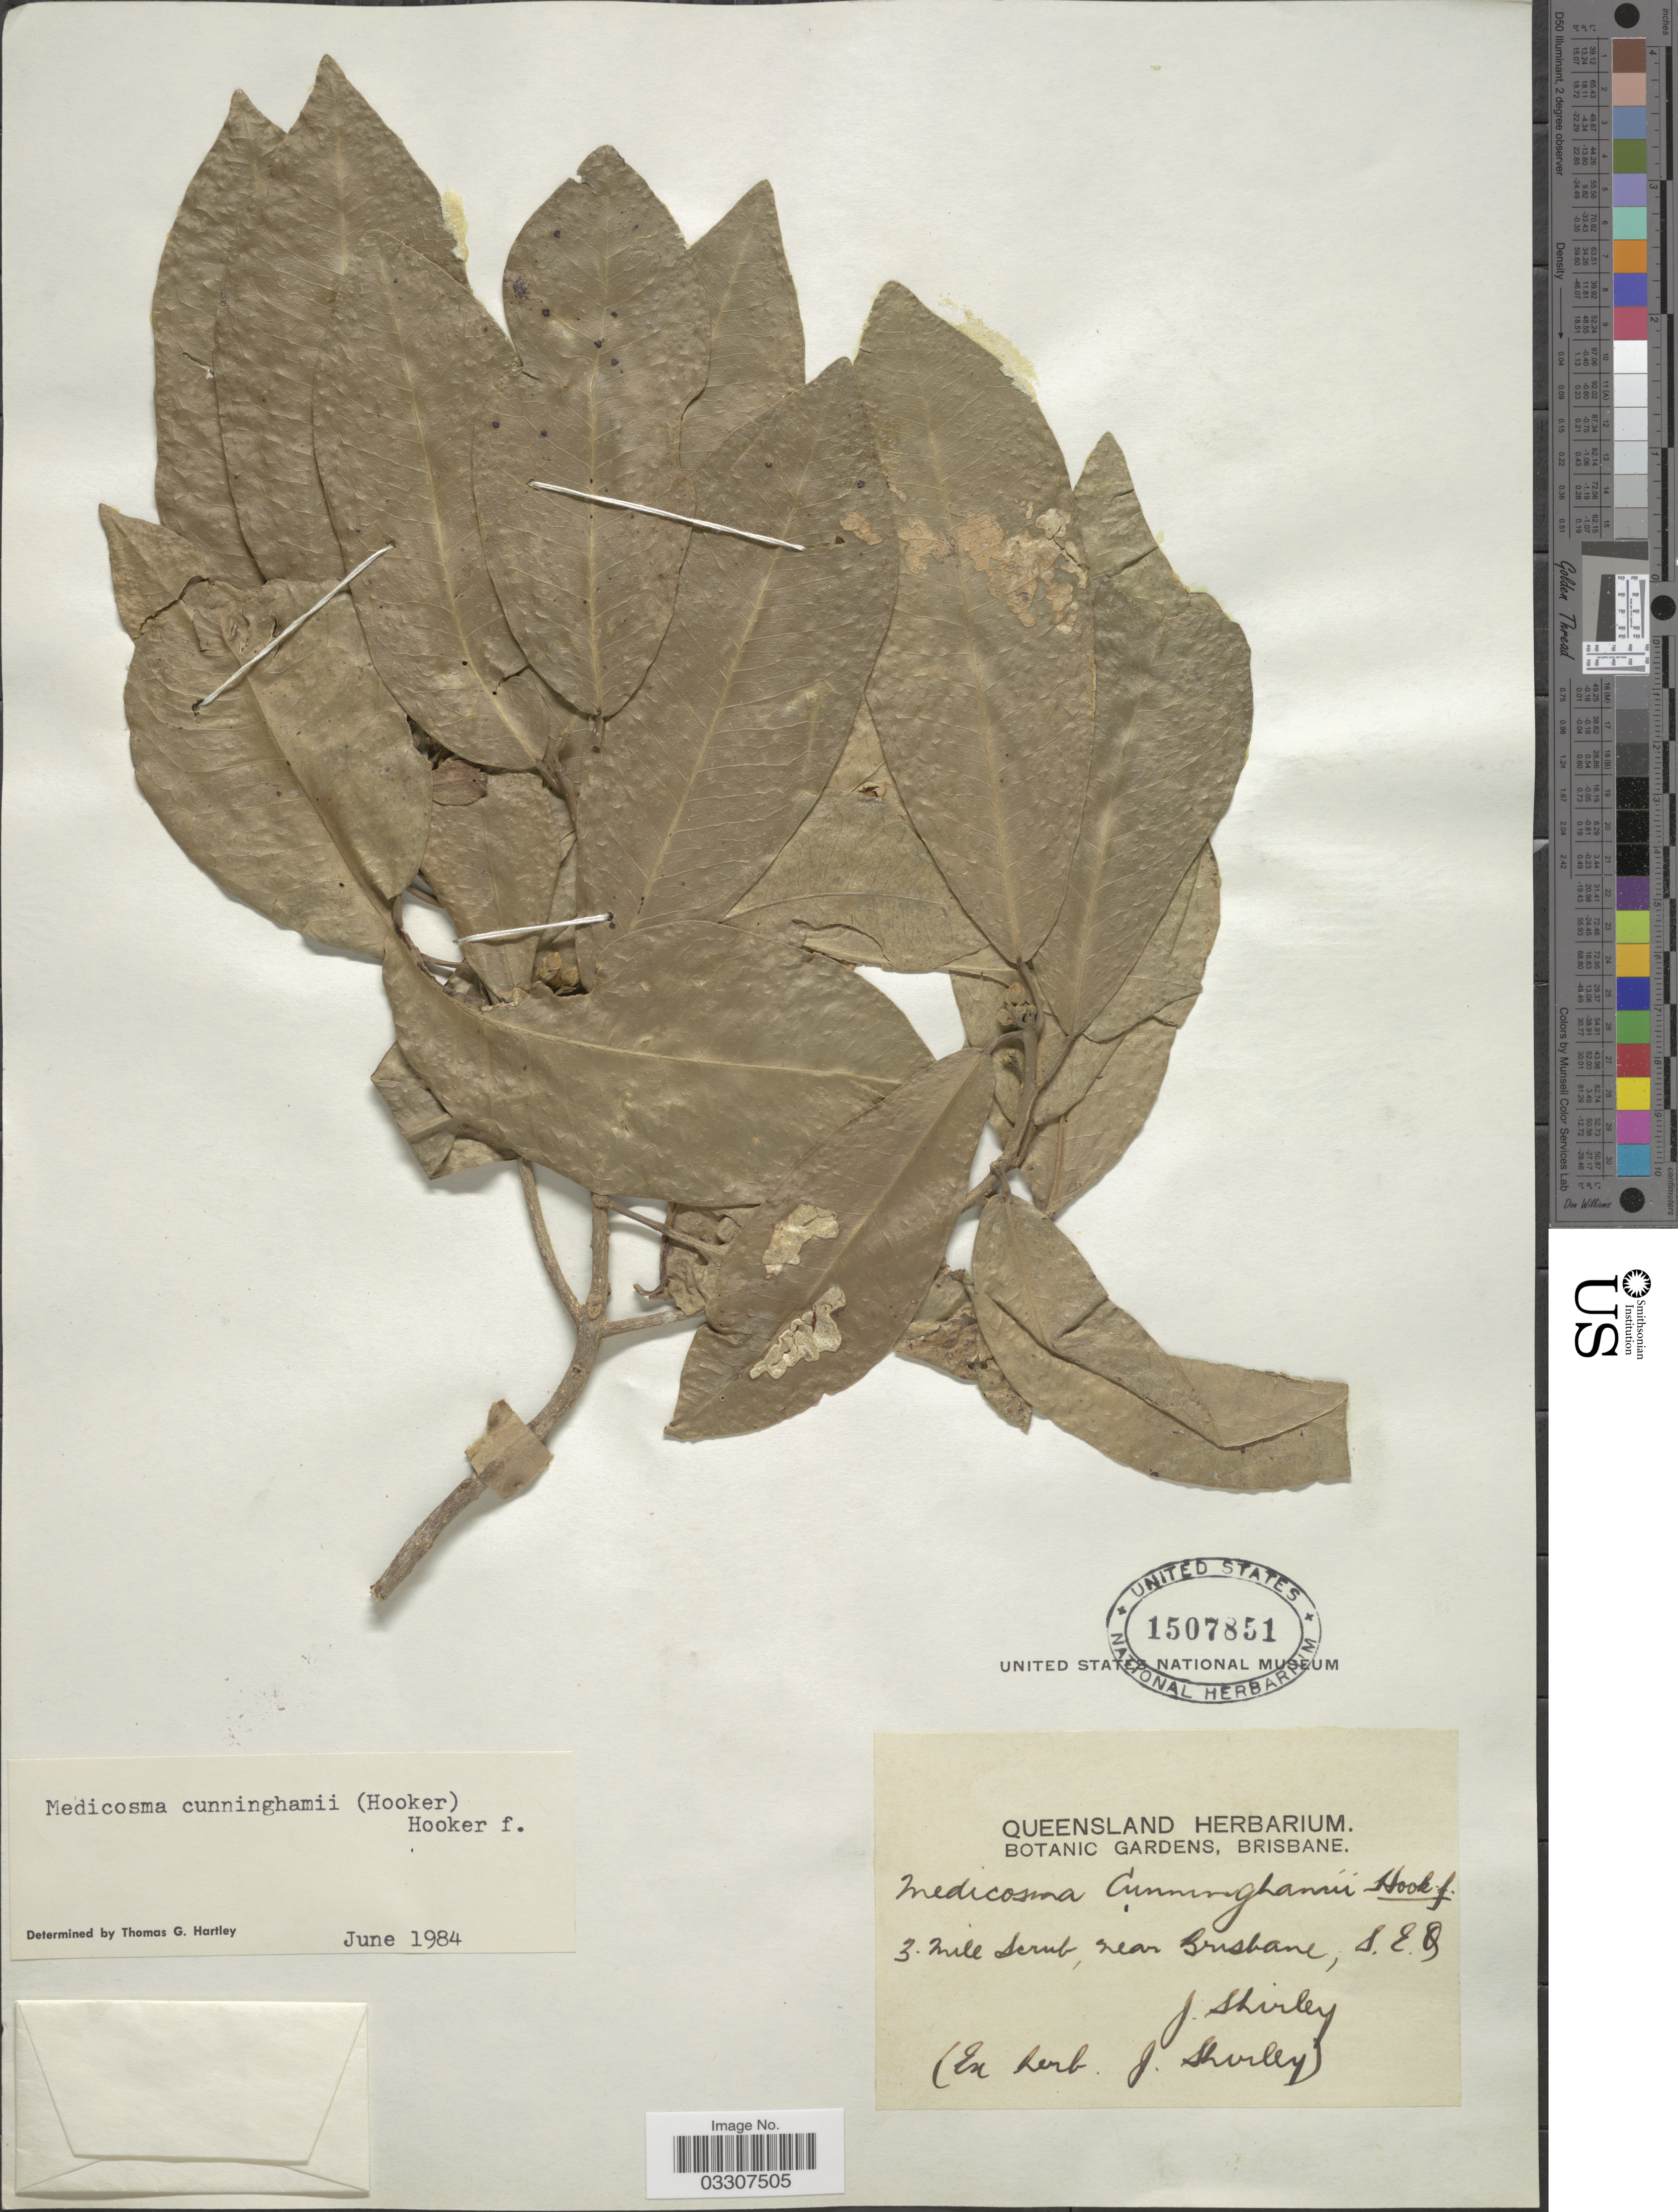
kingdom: Plantae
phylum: Tracheophyta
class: Magnoliopsida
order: Sapindales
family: Rutaceae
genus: Medicosma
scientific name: Medicosma cunninghamii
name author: (Hook.) Benth. & Hook. f.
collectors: J. Shirley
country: Australia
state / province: Queensland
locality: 3 mile scrub, near Brisbane, S.E.Q.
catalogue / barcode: US 1507851